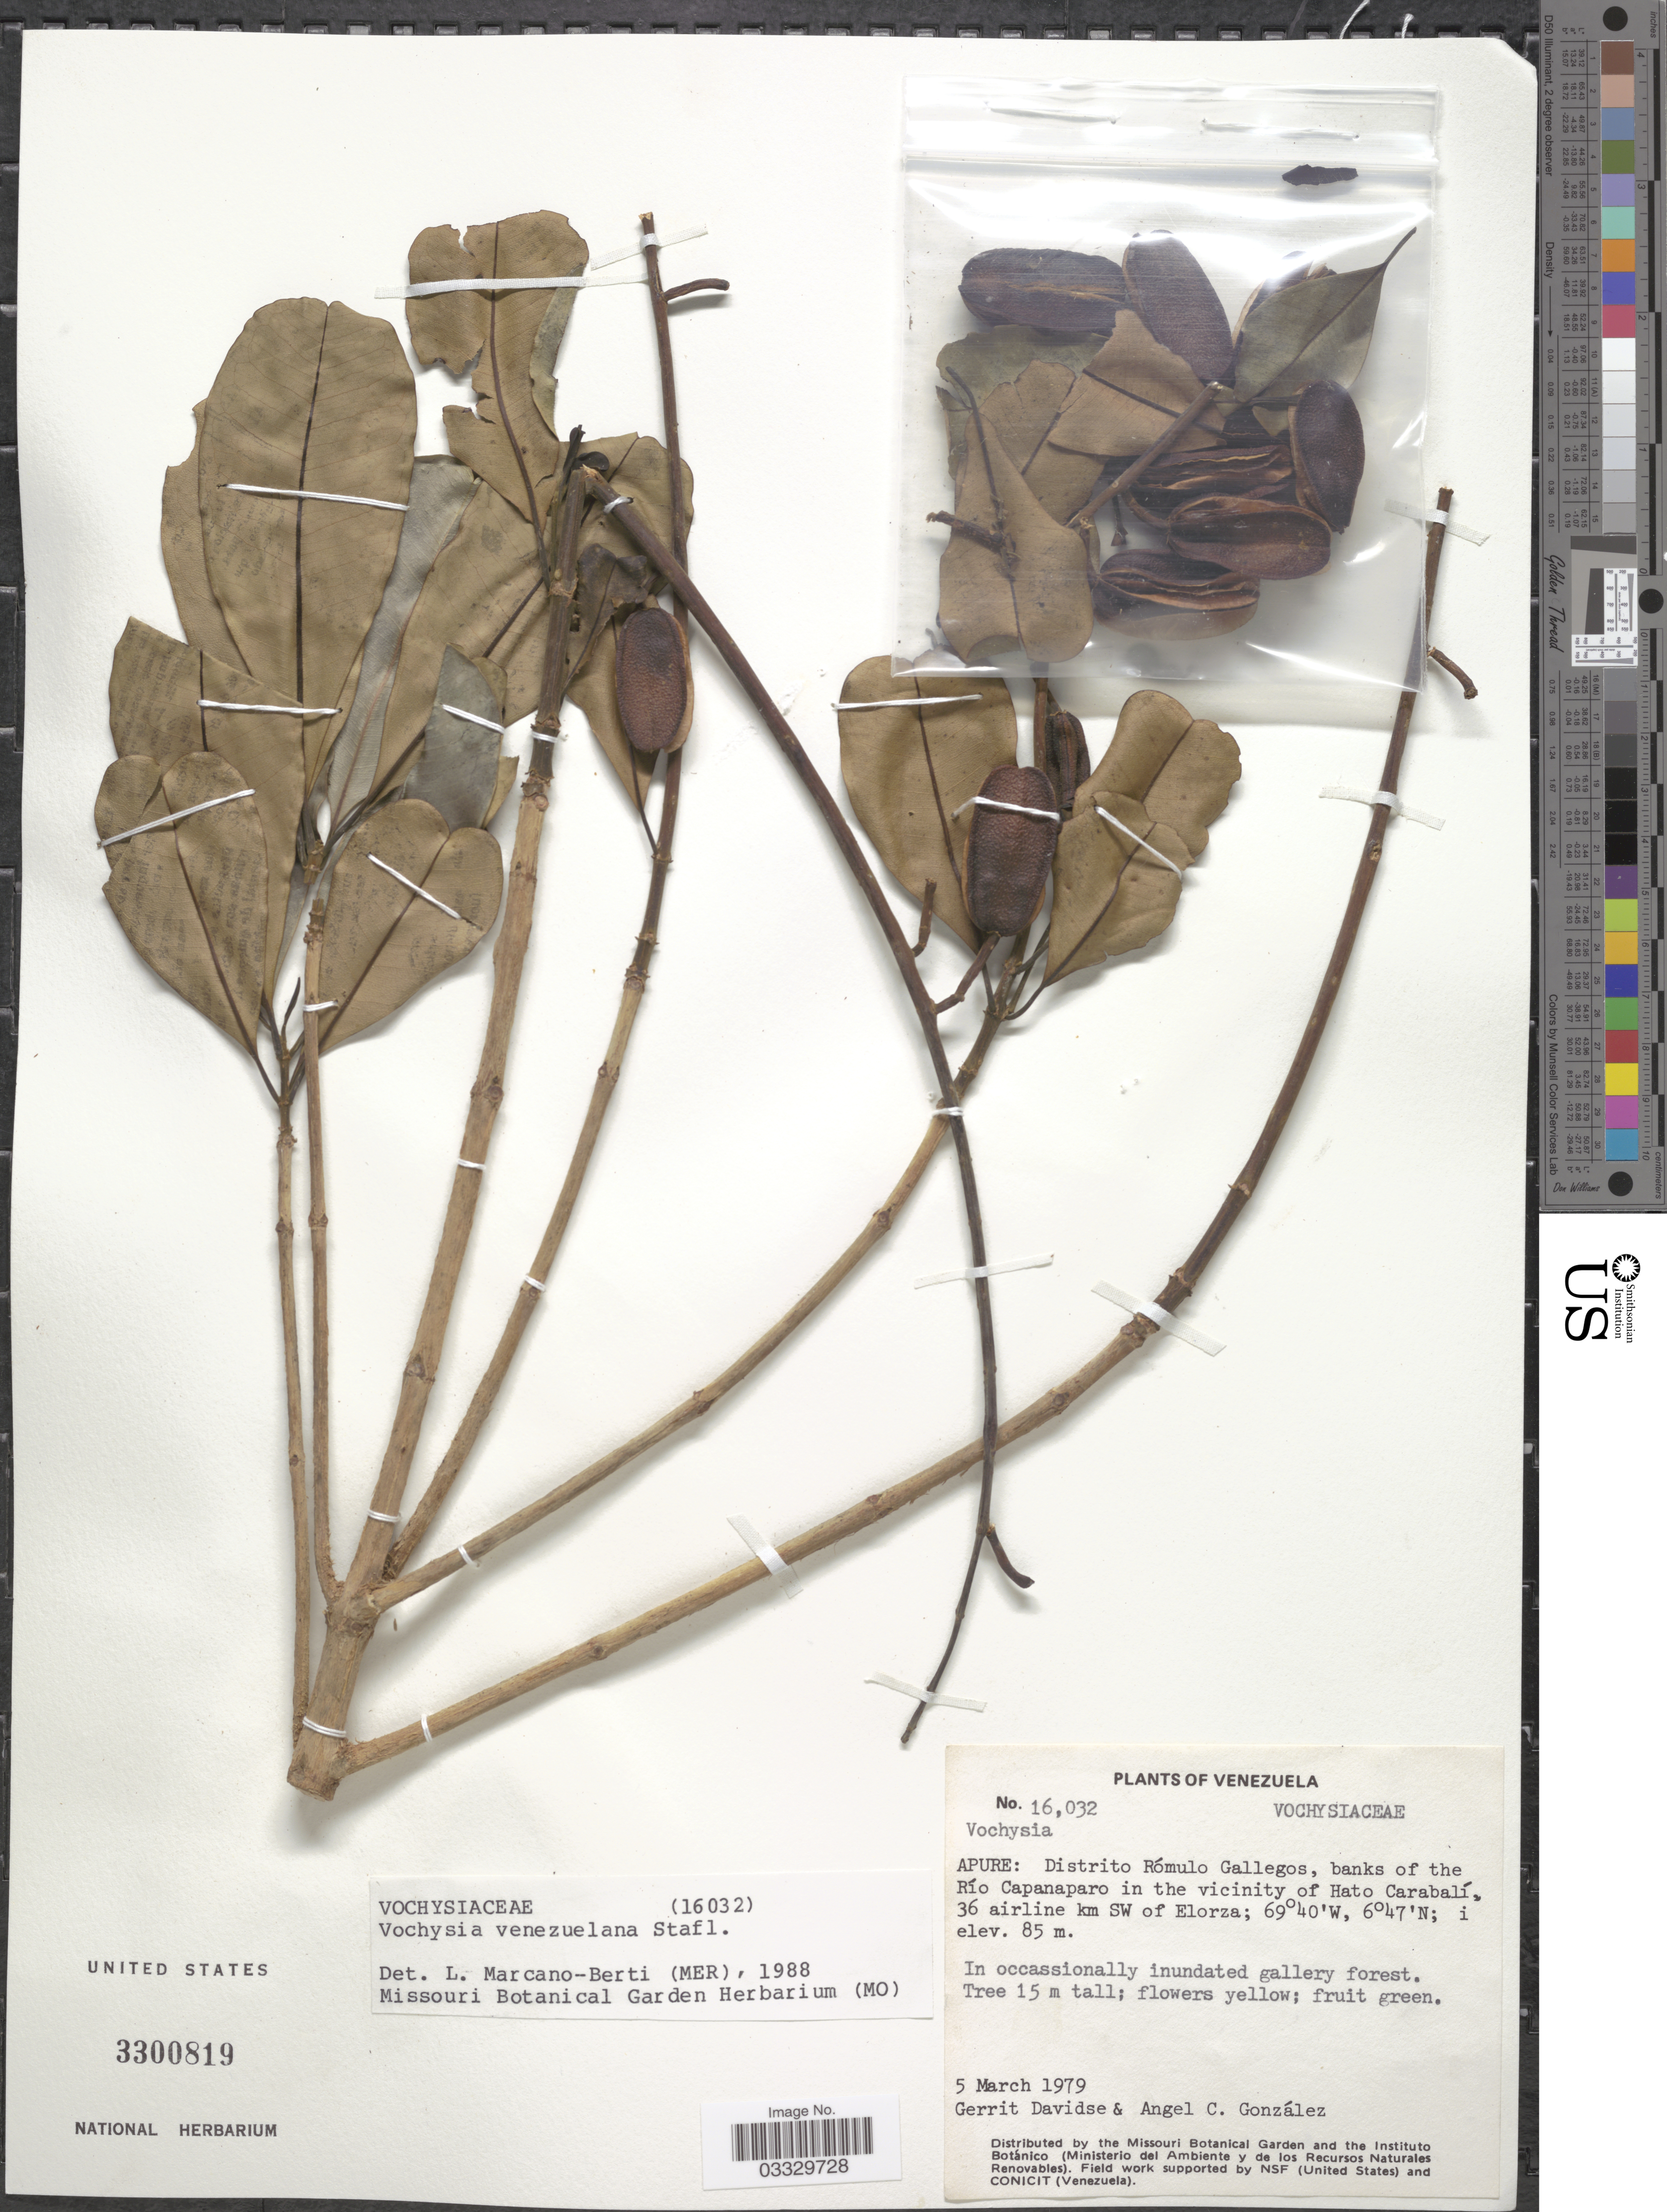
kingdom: Plantae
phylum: Tracheophyta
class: Magnoliopsida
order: Myrtales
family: Vochysiaceae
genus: Vochysia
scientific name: Vochysia venezuelana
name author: Stafleu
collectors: G. Davidse & A. C. González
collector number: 16032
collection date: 1979-03-05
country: Venezuela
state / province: Apure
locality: Distrito Rómulo Gallegos, banks of the Río Capanaparo in the vicinity of Hato Carabalí, 36 airline km SW of Elorza.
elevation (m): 85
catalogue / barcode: US 3300819